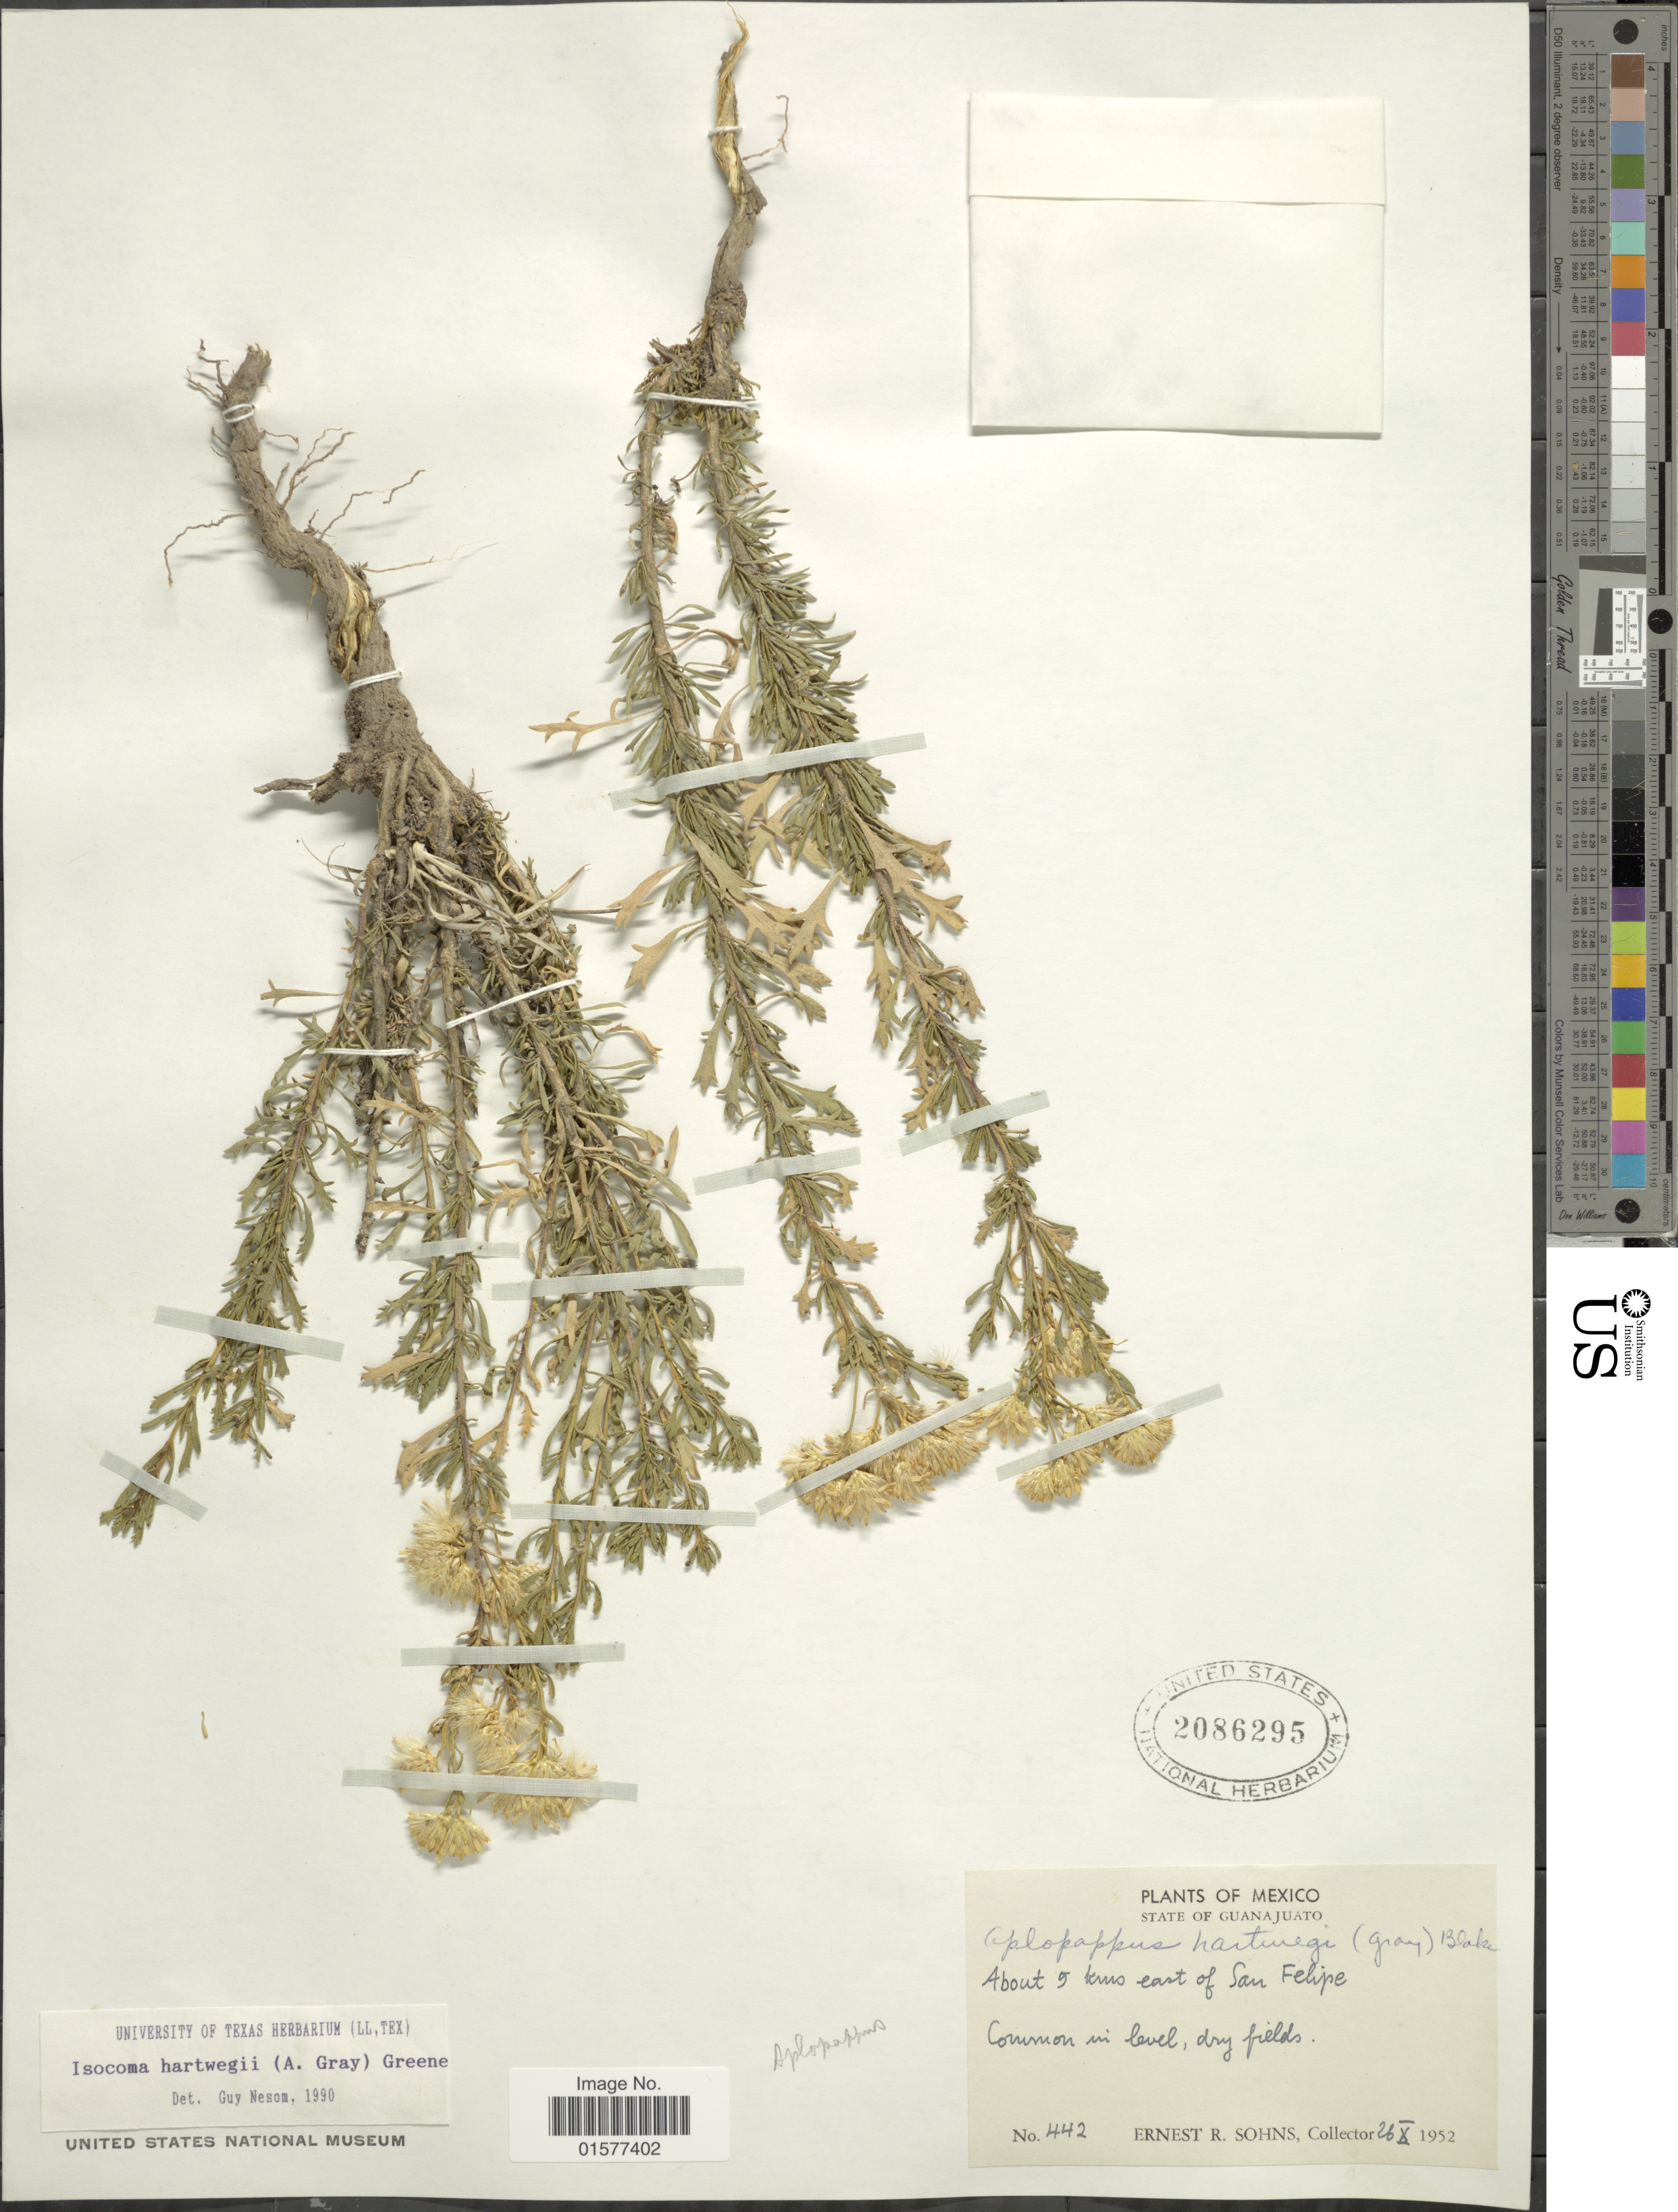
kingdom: Plantae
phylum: Tracheophyta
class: Magnoliopsida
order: Asterales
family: Asteraceae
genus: Isocoma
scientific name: Isocoma hartwegii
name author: (A. Gray) Greene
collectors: E. R. Sohns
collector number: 442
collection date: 1952-10-26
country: Mexico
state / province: Guanajuato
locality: State of Guanajuato, About 5 kms east of San Felipe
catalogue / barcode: US 2086295